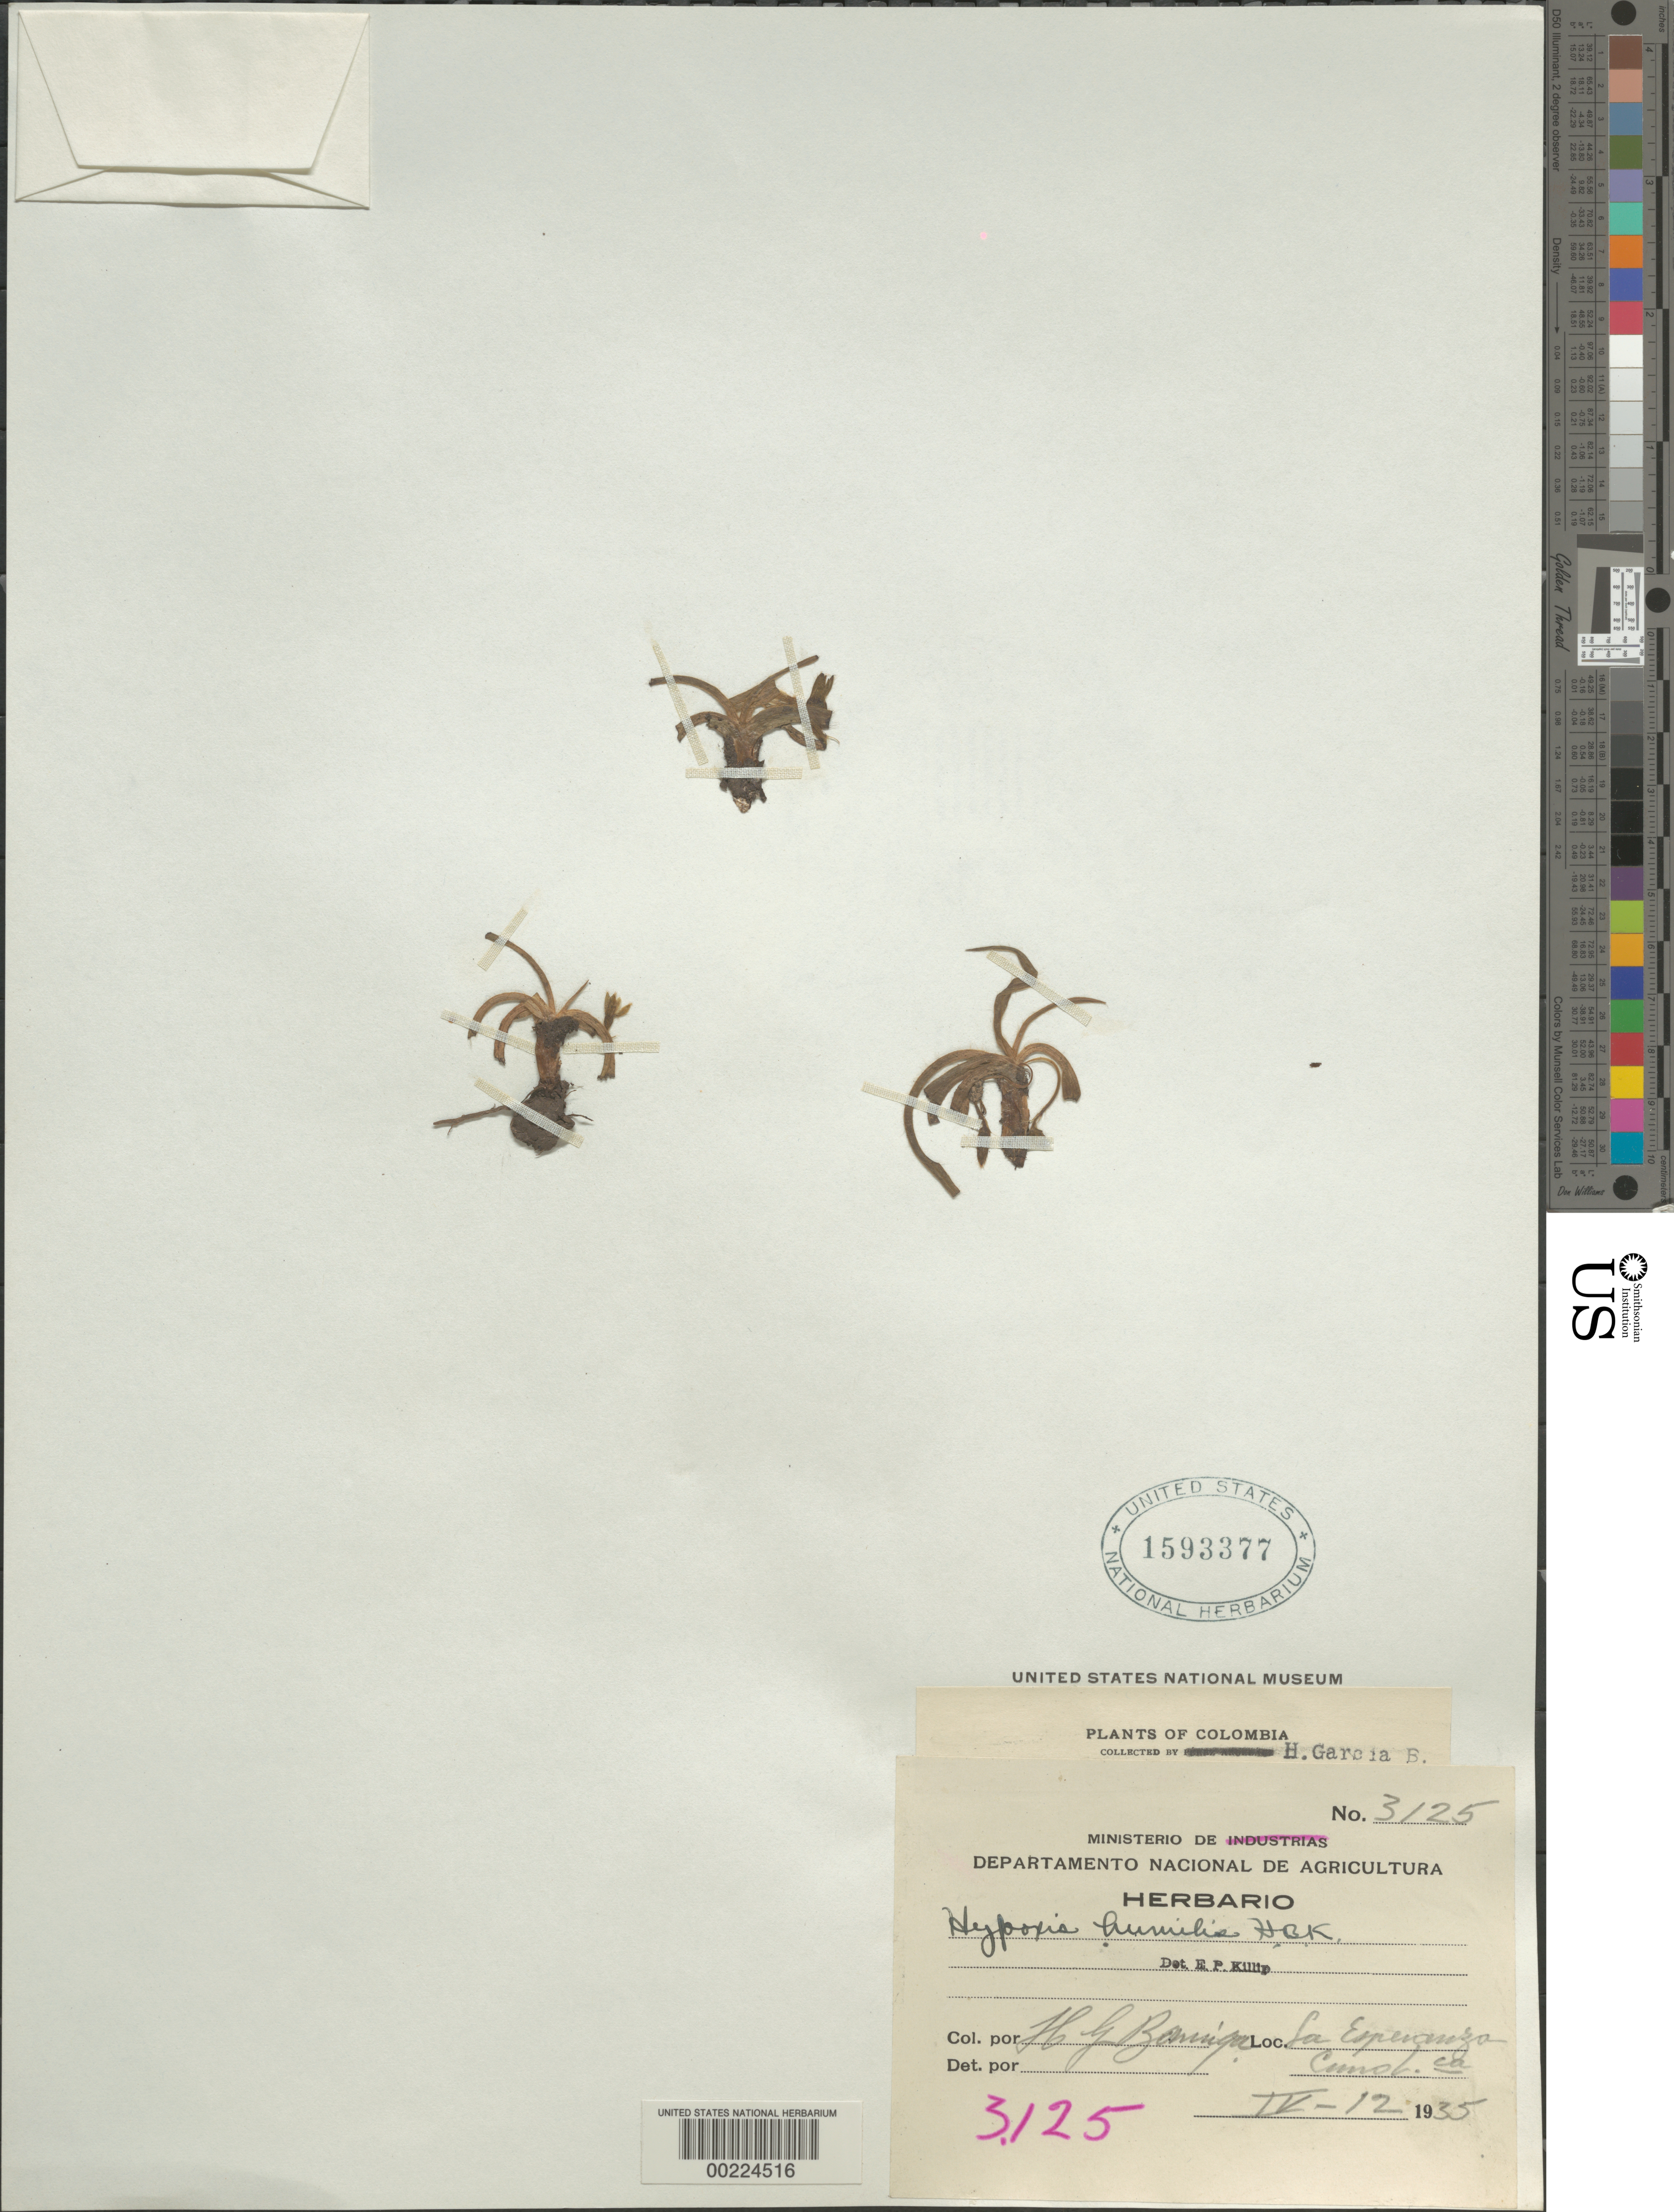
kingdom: Plantae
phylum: Tracheophyta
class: Liliopsida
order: Asparagales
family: Hypoxidaceae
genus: Hypoxis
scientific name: Hypoxis humilis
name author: Tharp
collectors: H. Barringer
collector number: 3125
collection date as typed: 12 Apr 1935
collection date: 1935-04-12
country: Colombia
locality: La Esperanza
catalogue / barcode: US 1593377